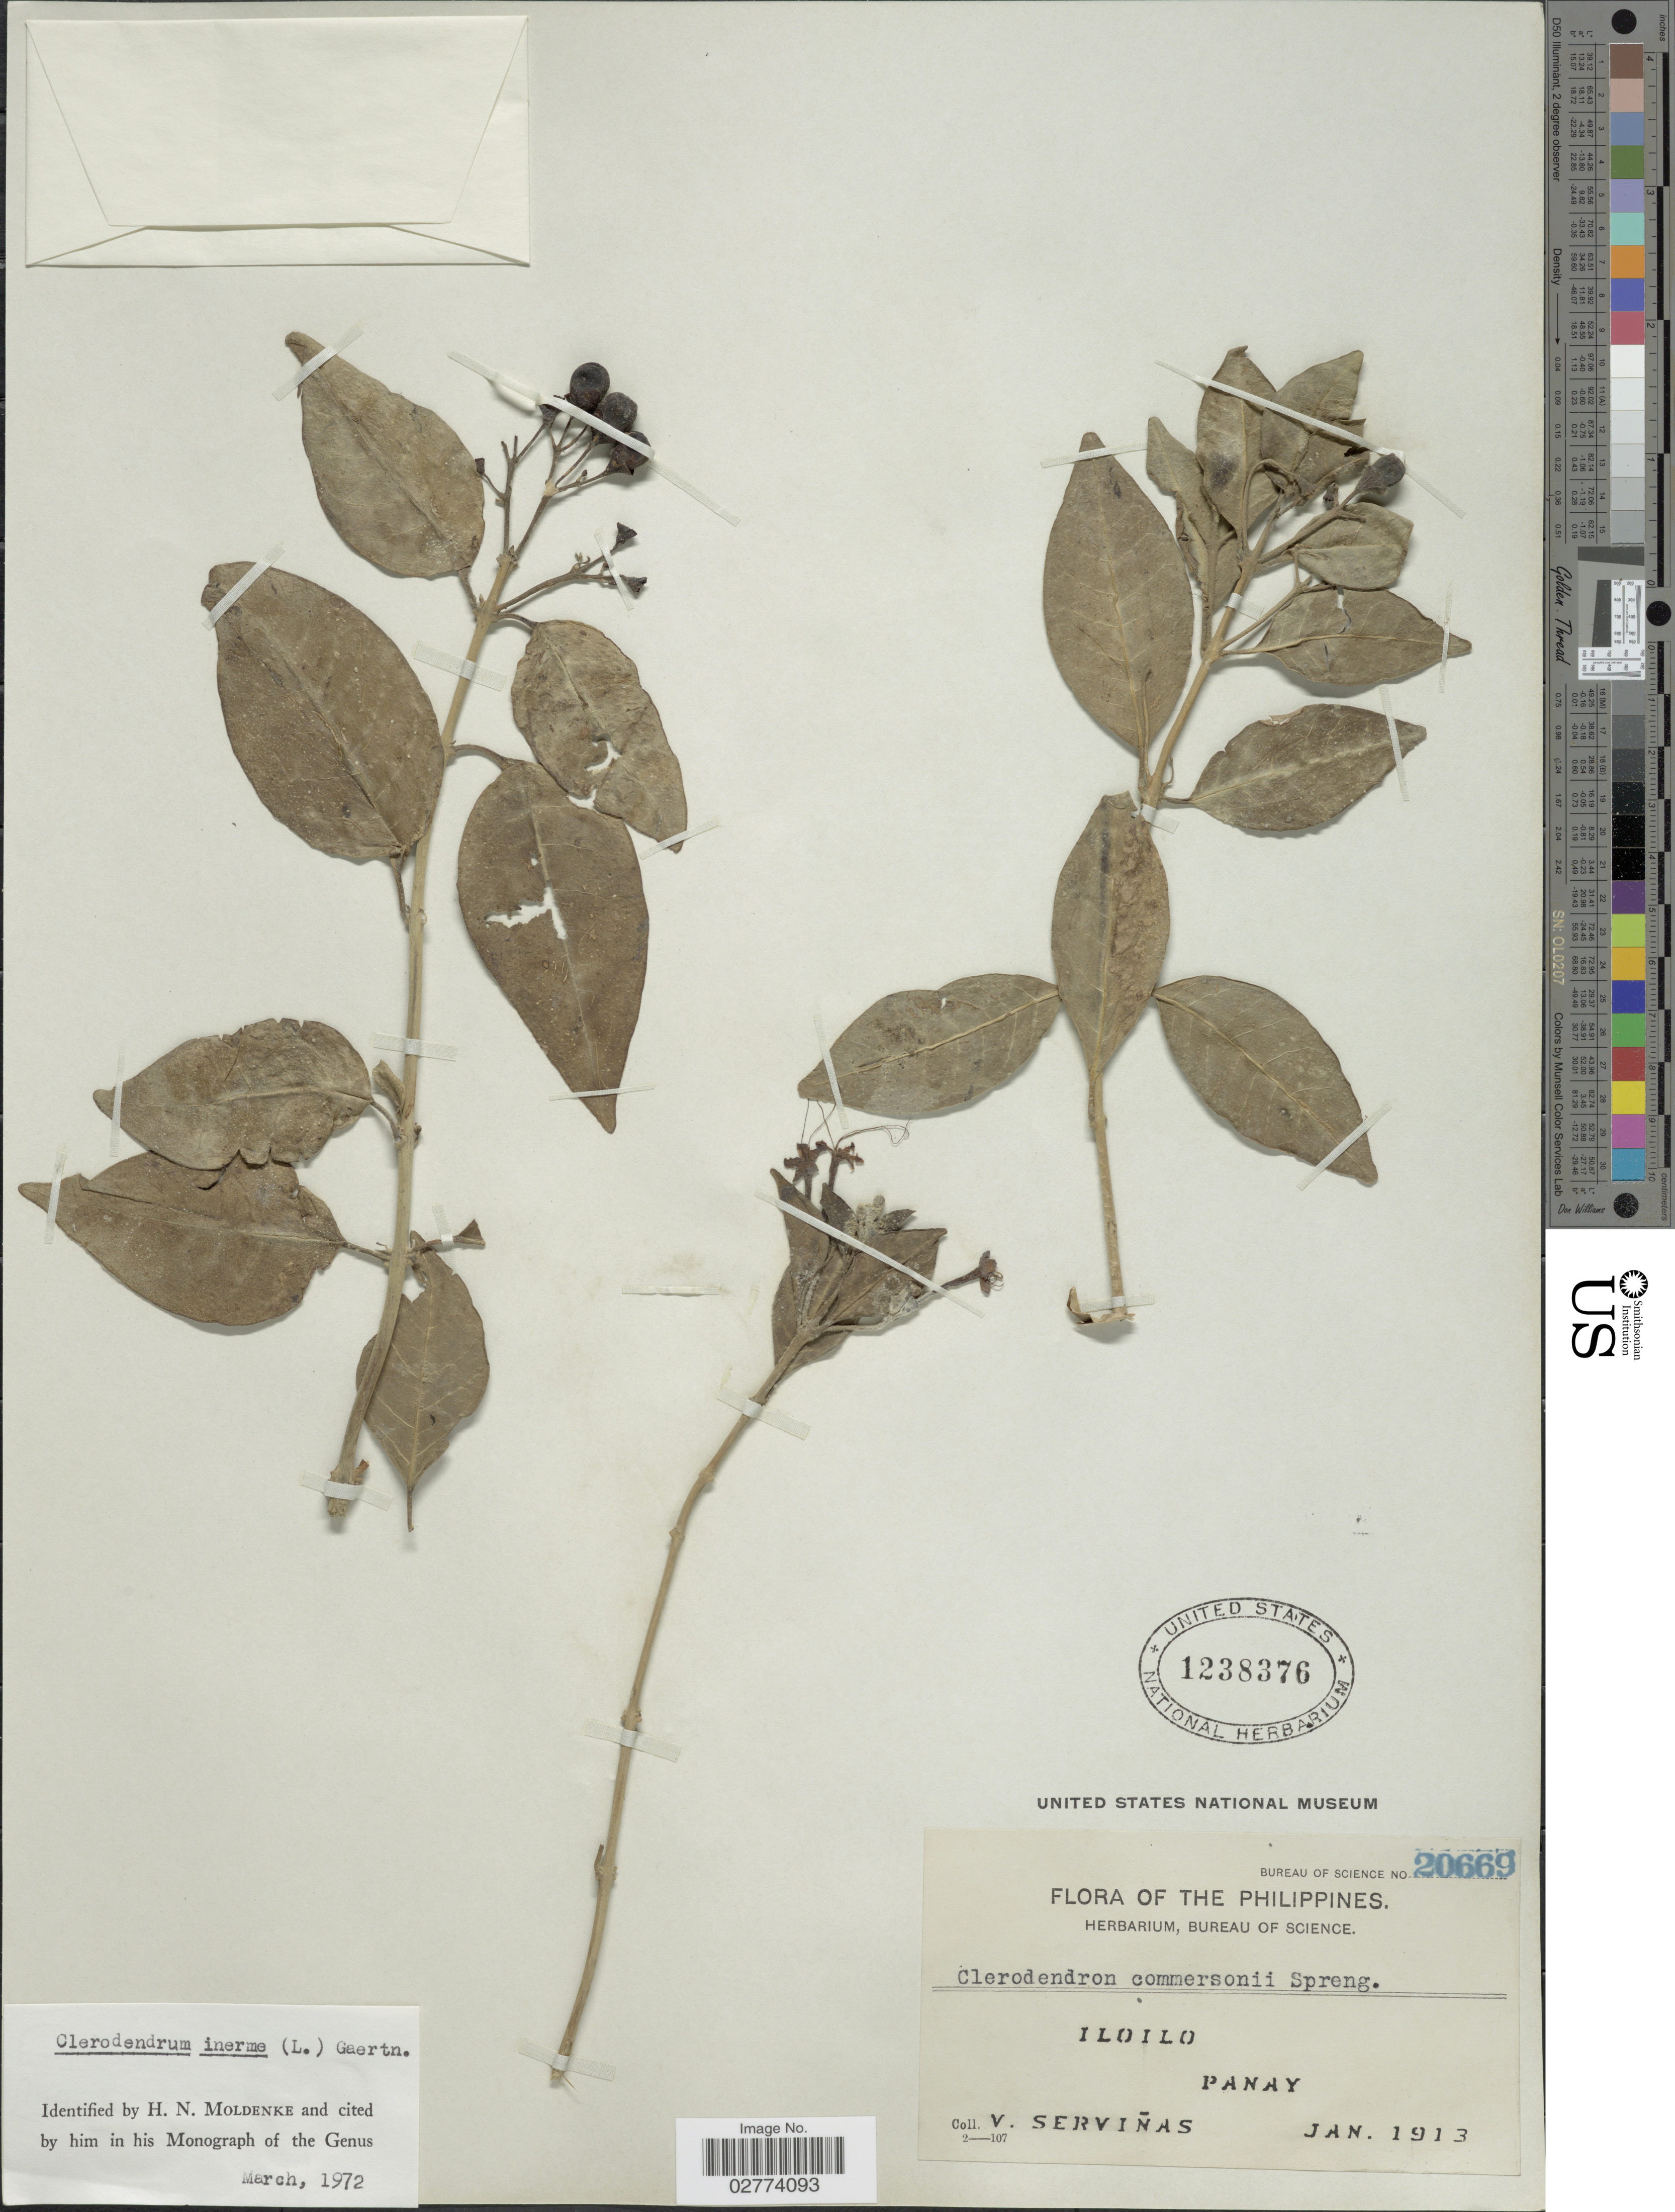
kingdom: Plantae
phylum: Tracheophyta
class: Magnoliopsida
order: Lamiales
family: Lamiaceae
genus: Clerodendrum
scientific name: Clerodendrum inerme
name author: (L.) Gaertn.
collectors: V. Servinas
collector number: Bureau of Science 20669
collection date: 1913-01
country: Philippines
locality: Iloilo, Panay.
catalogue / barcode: US 1238376